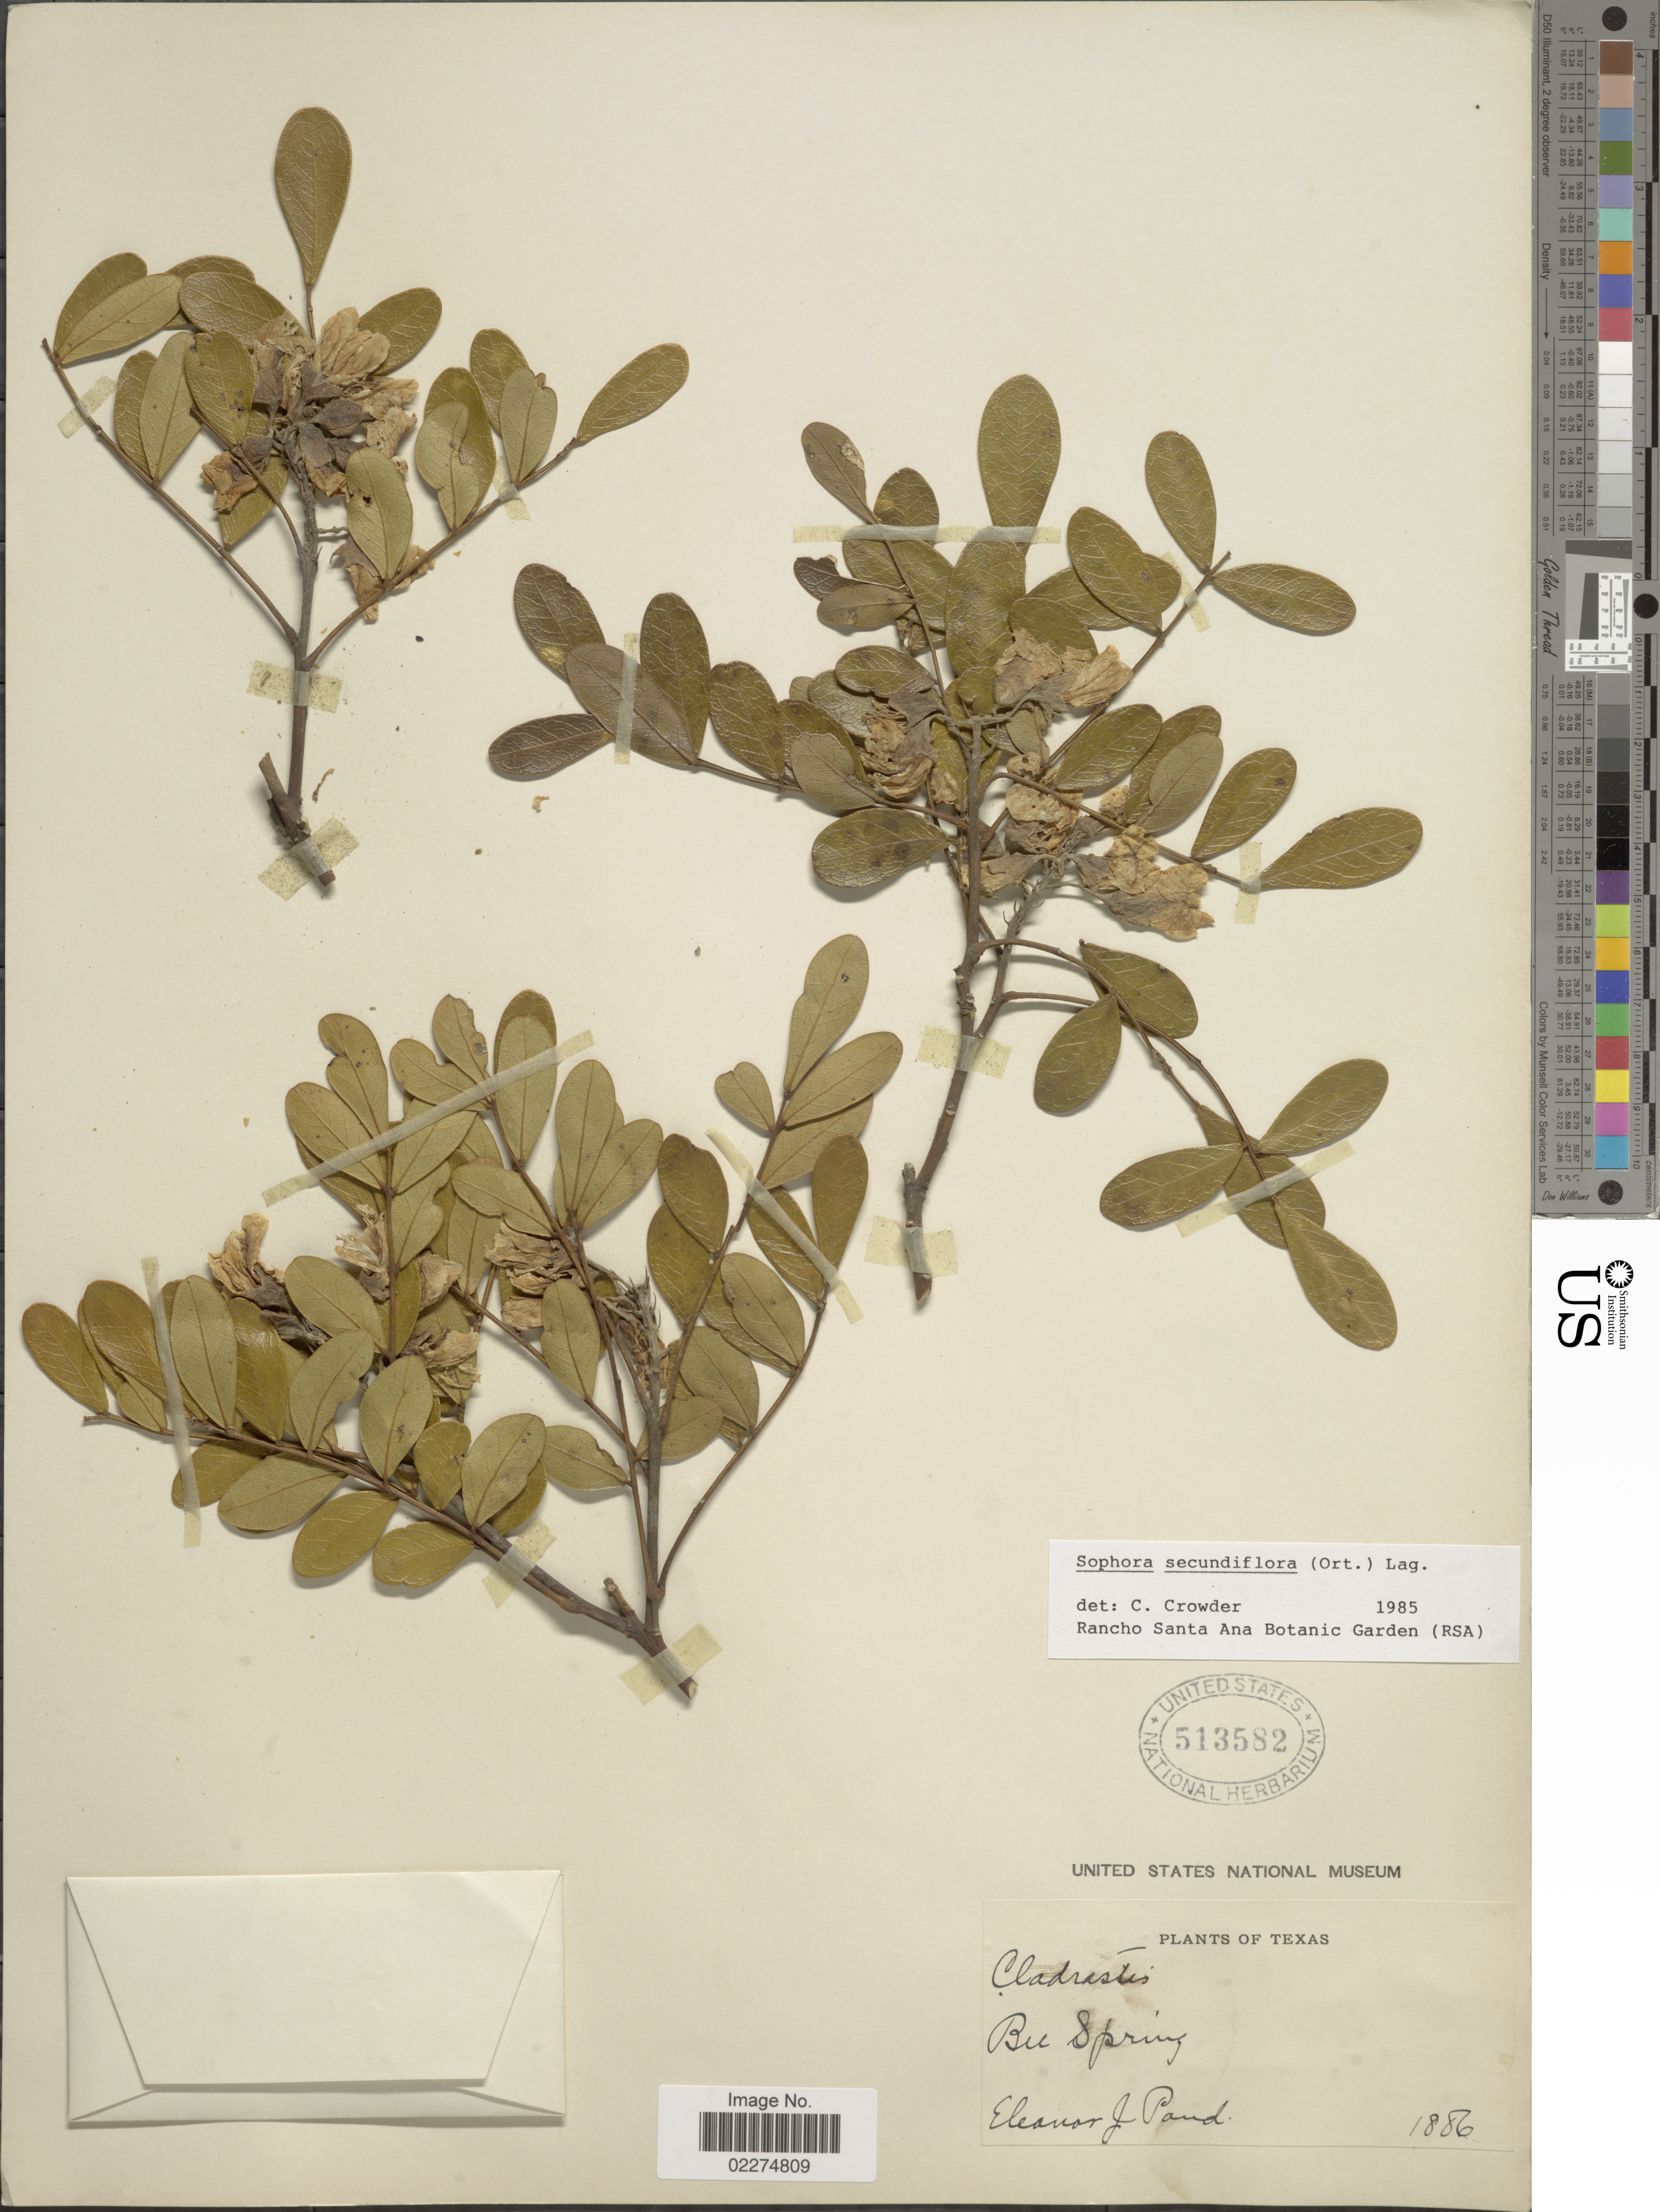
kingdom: Plantae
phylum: Tracheophyta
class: Magnoliopsida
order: Fabales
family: Fabaceae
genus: Dermatophyllum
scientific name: Dermatophyllum secundiflorum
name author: (Ortega) Gandhi & Reveal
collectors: E. Pand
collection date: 1886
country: United States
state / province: Texas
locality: Bel Springs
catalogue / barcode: US 513582